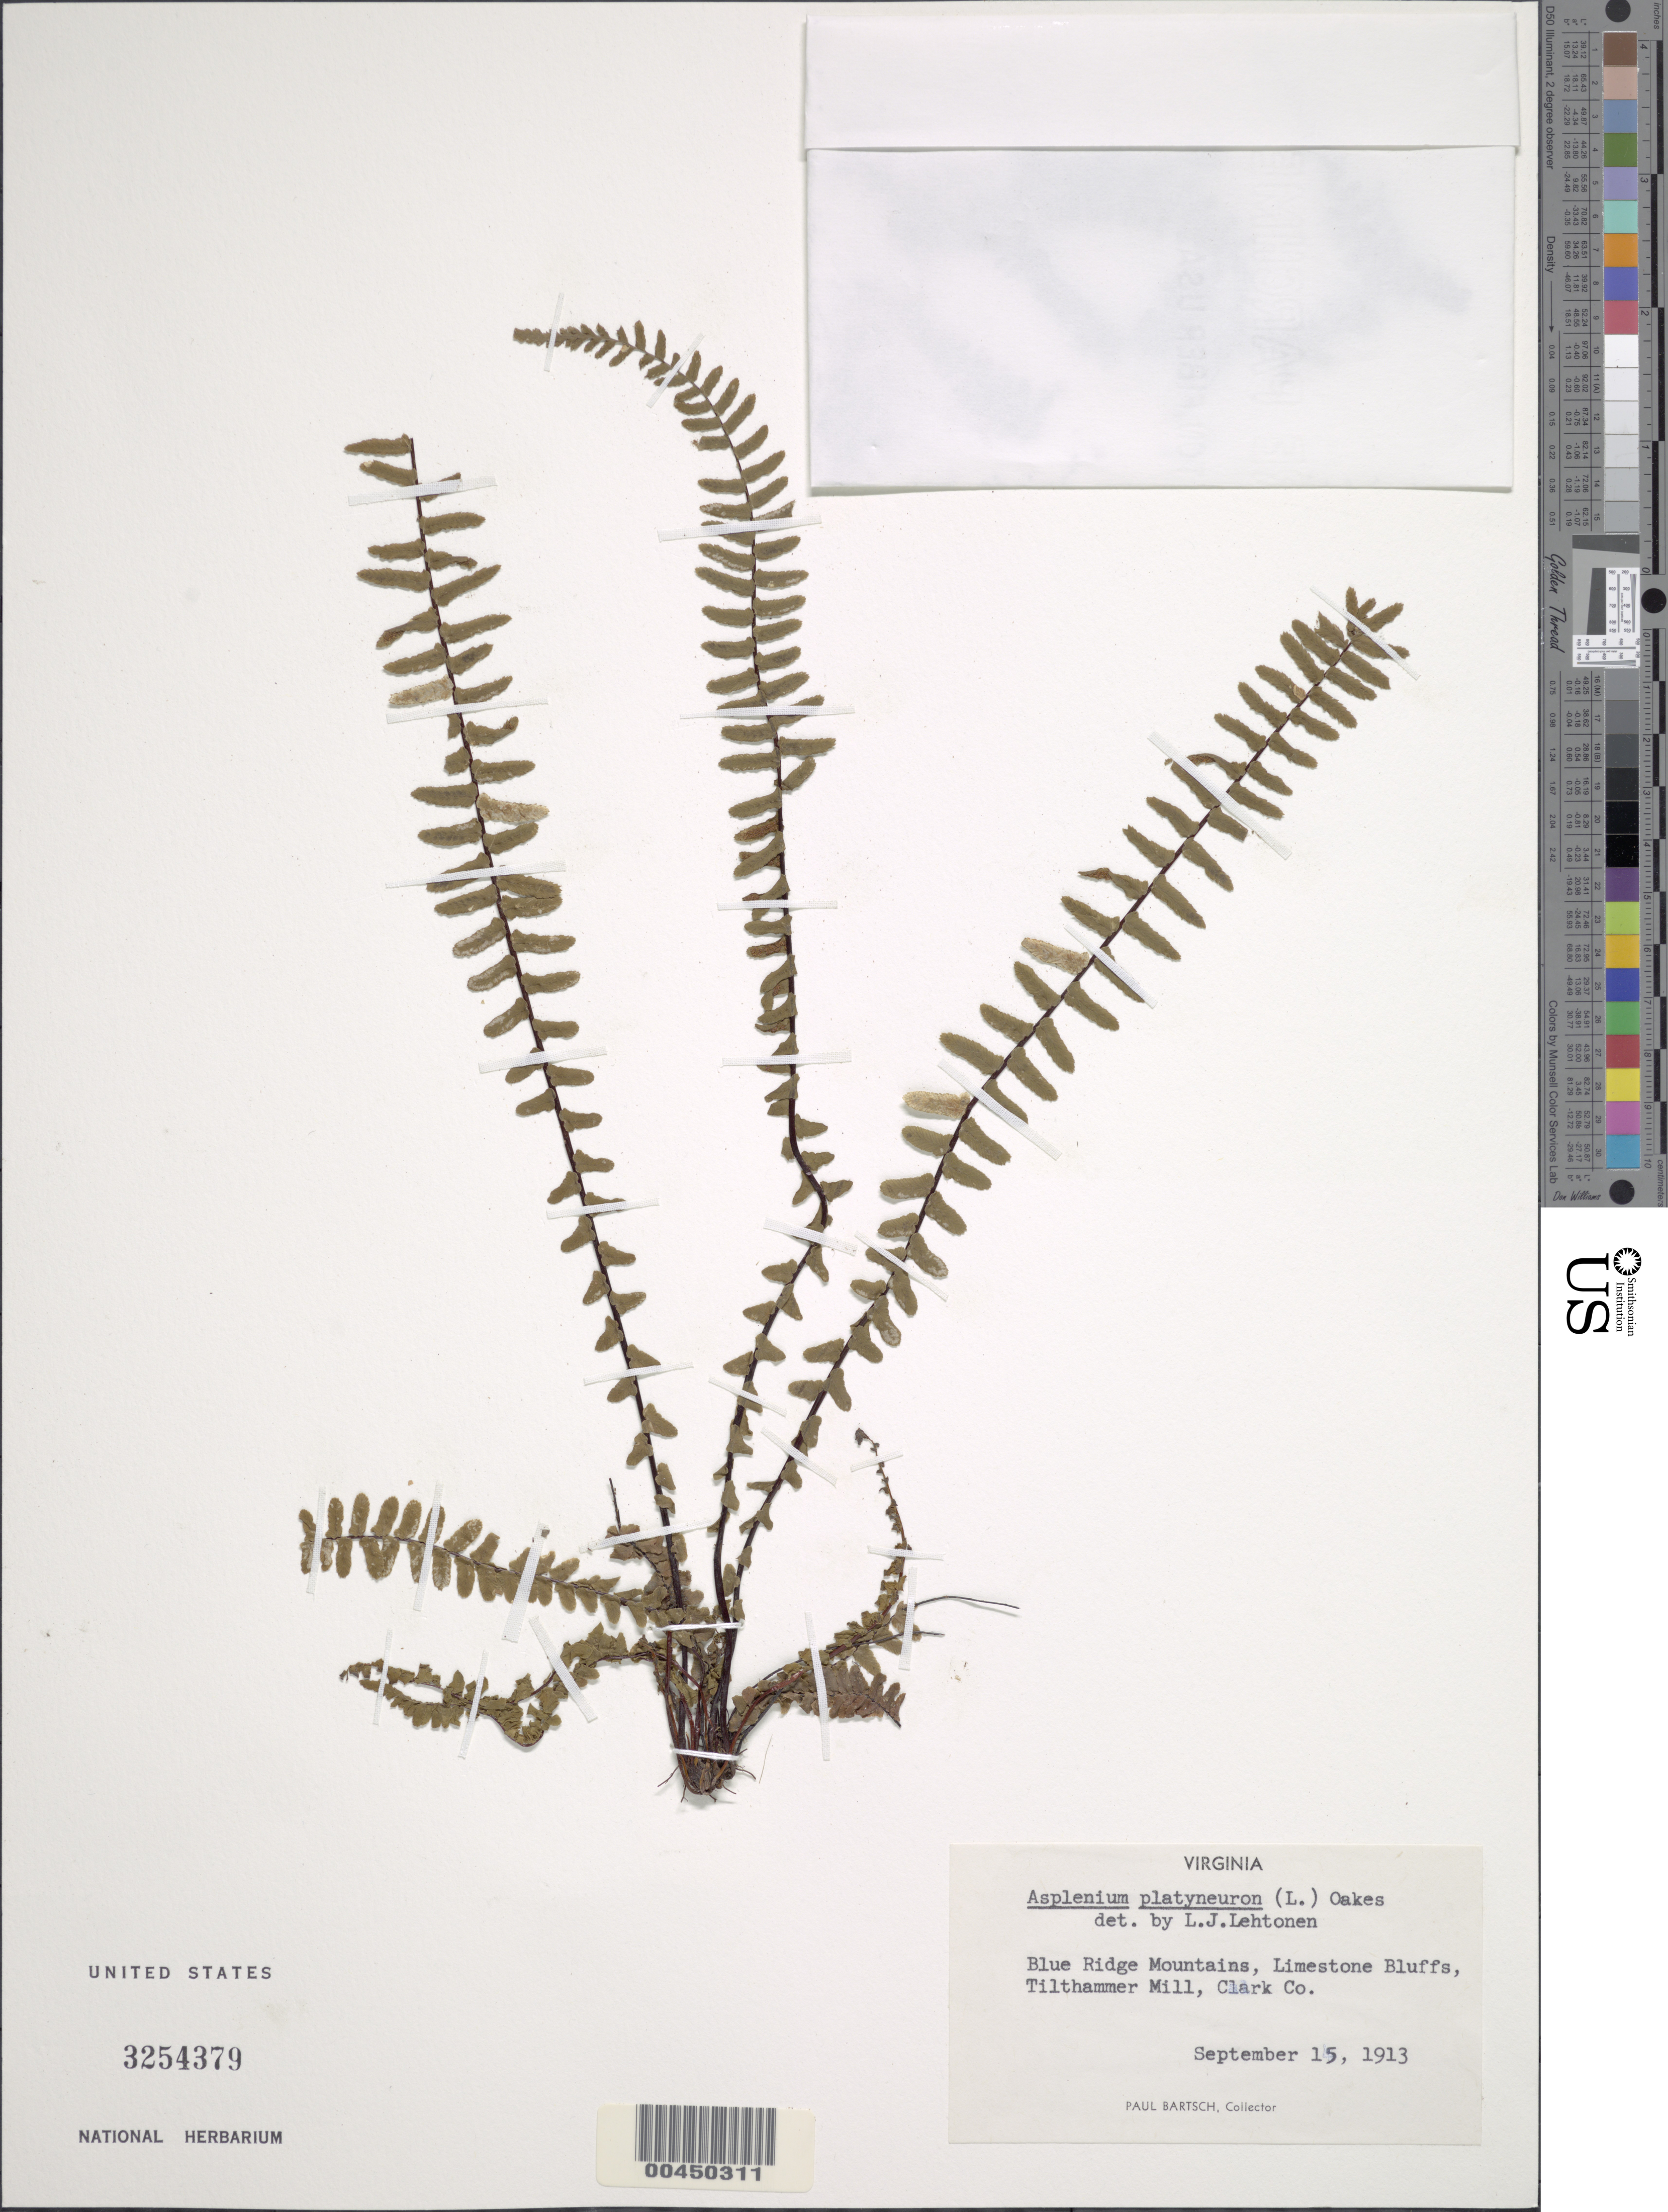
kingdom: Plantae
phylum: Tracheophyta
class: Polypodiopsida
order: Polypodiales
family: Aspleniaceae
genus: Asplenium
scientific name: Asplenium platyneuron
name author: (L.) Britton, Stearns & Poggenb.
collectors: P. Bartsch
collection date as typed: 15 Sep 1913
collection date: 1913-09-15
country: United States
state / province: Virginia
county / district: Clarke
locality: Blue ridge mountains, limestone bluffs, tilthammer mill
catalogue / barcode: US 3254379